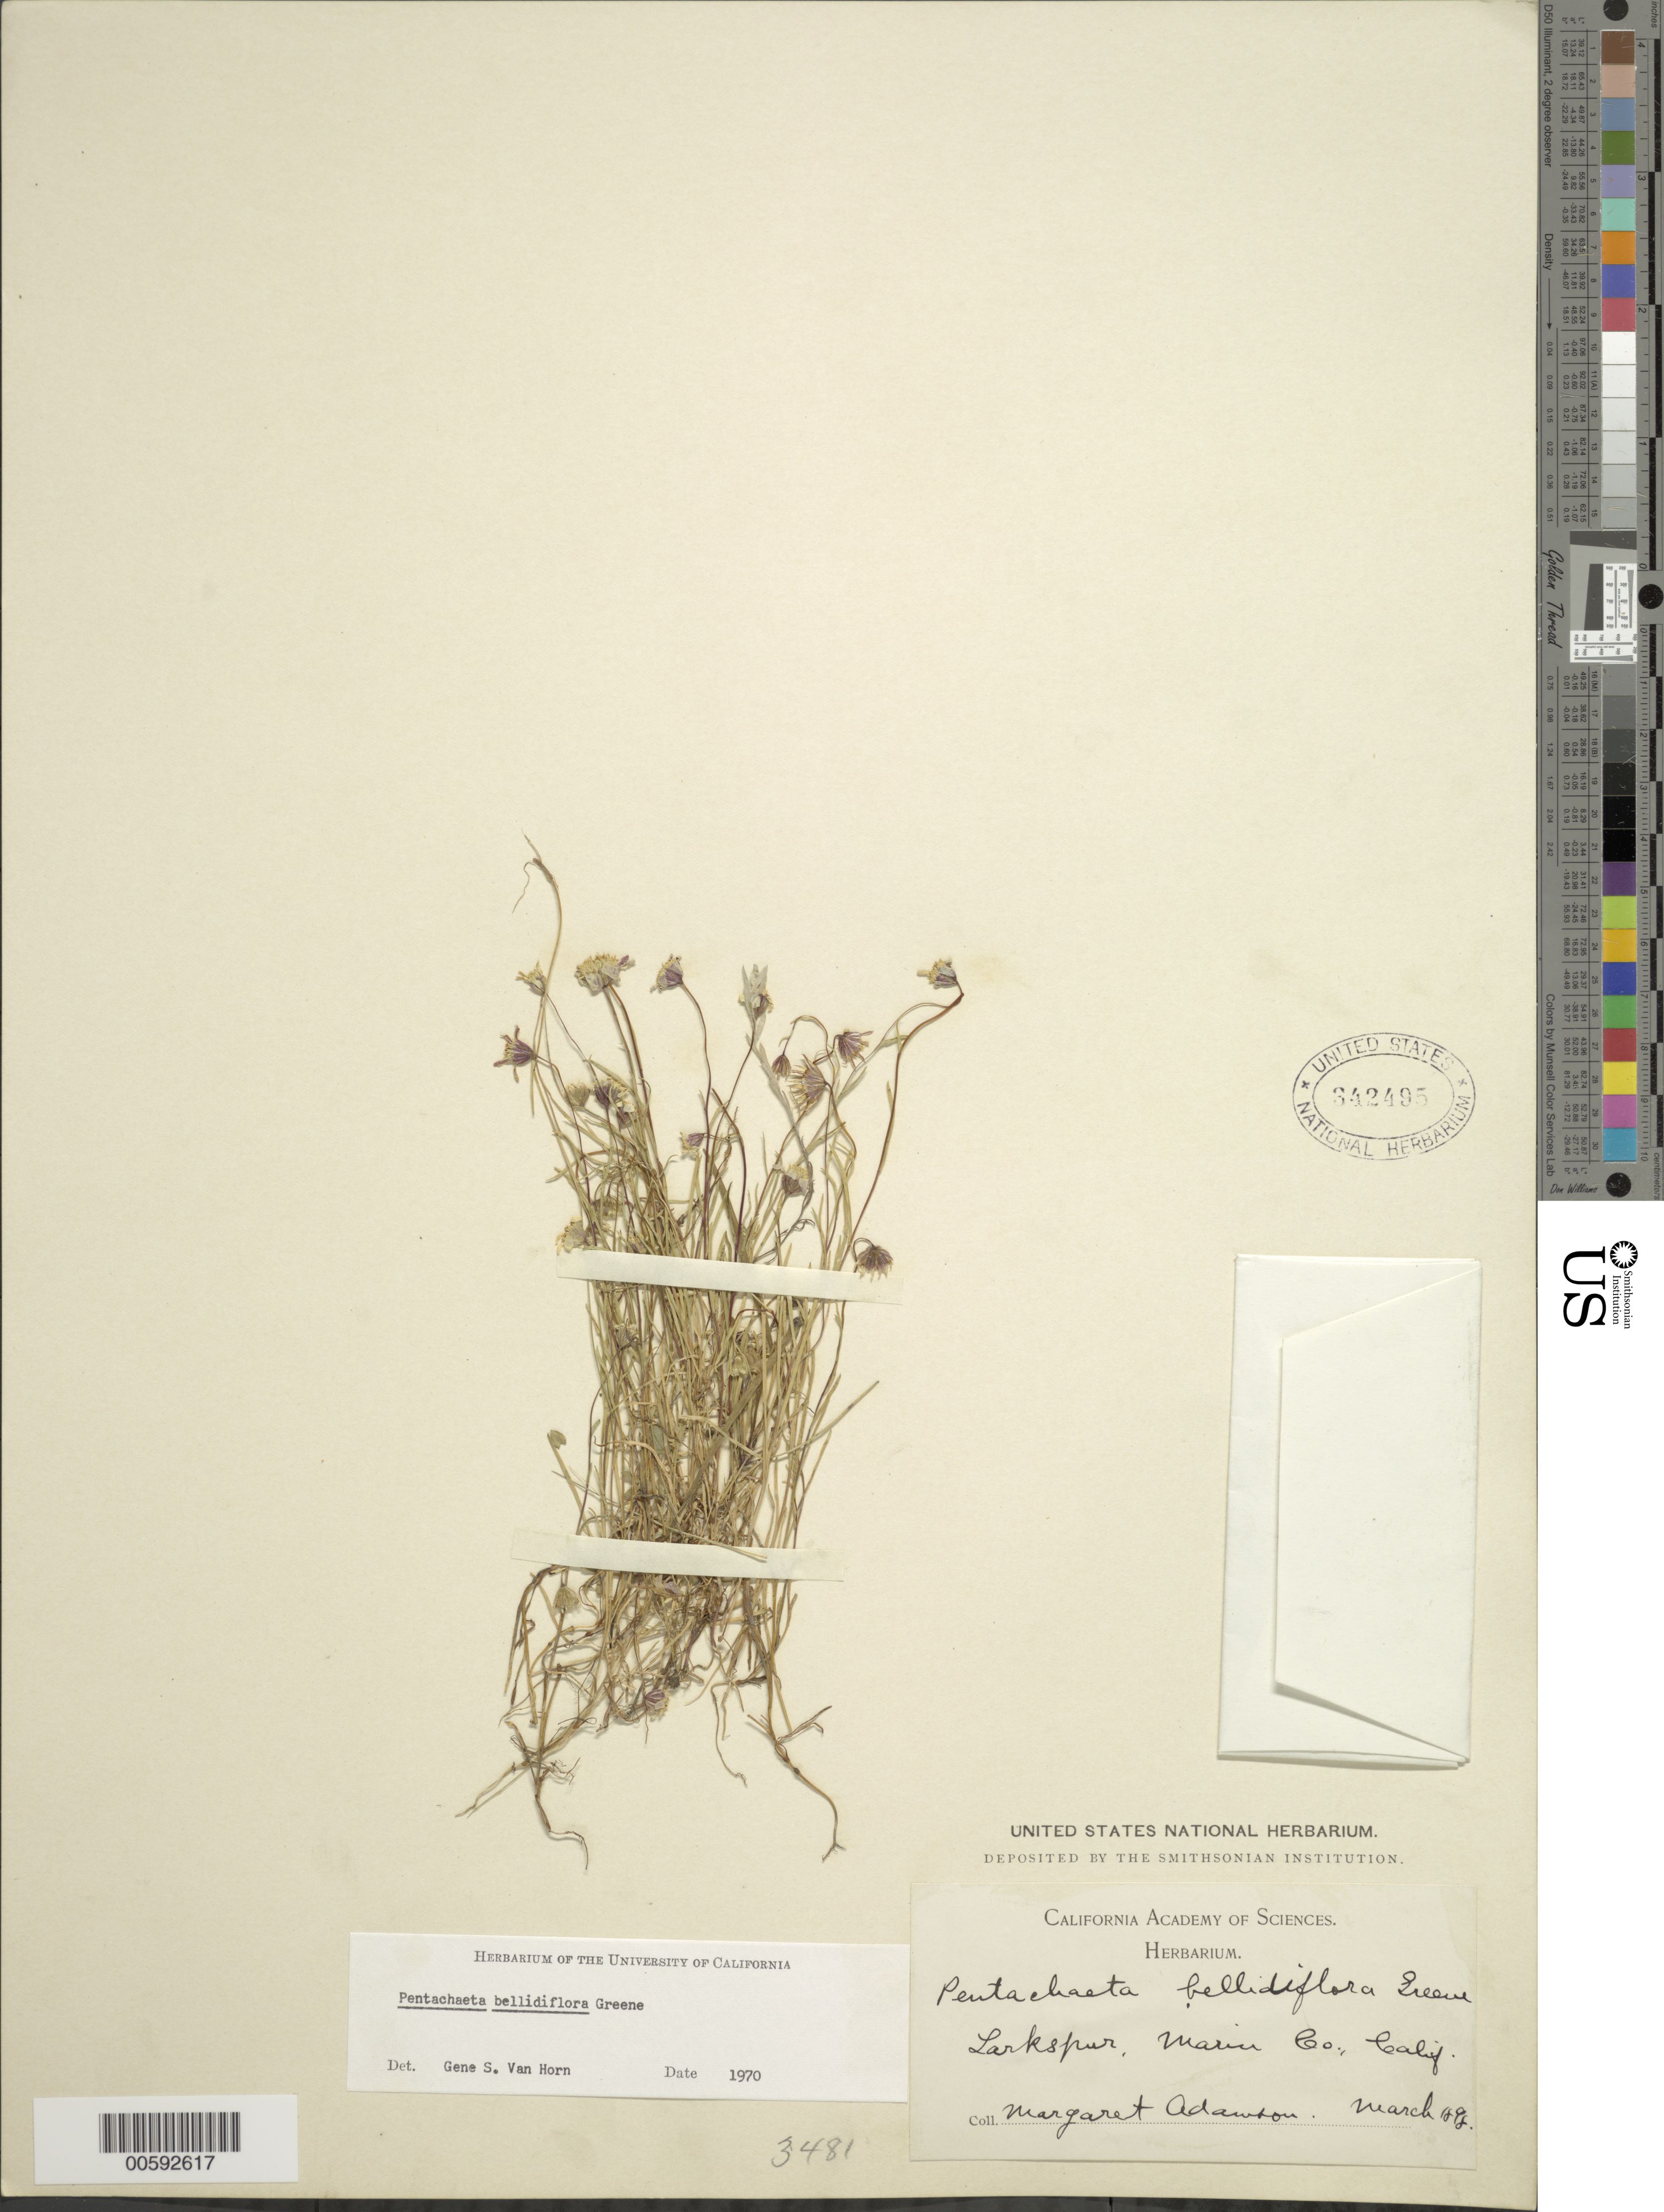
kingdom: Plantae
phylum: Tracheophyta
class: Magnoliopsida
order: Asterales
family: Asteraceae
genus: Pentachaeta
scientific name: Pentachaeta bellidiflora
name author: Greene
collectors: M. Adamson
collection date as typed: Mar 1898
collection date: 1898-03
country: United States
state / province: California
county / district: Marin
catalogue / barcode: US 342495